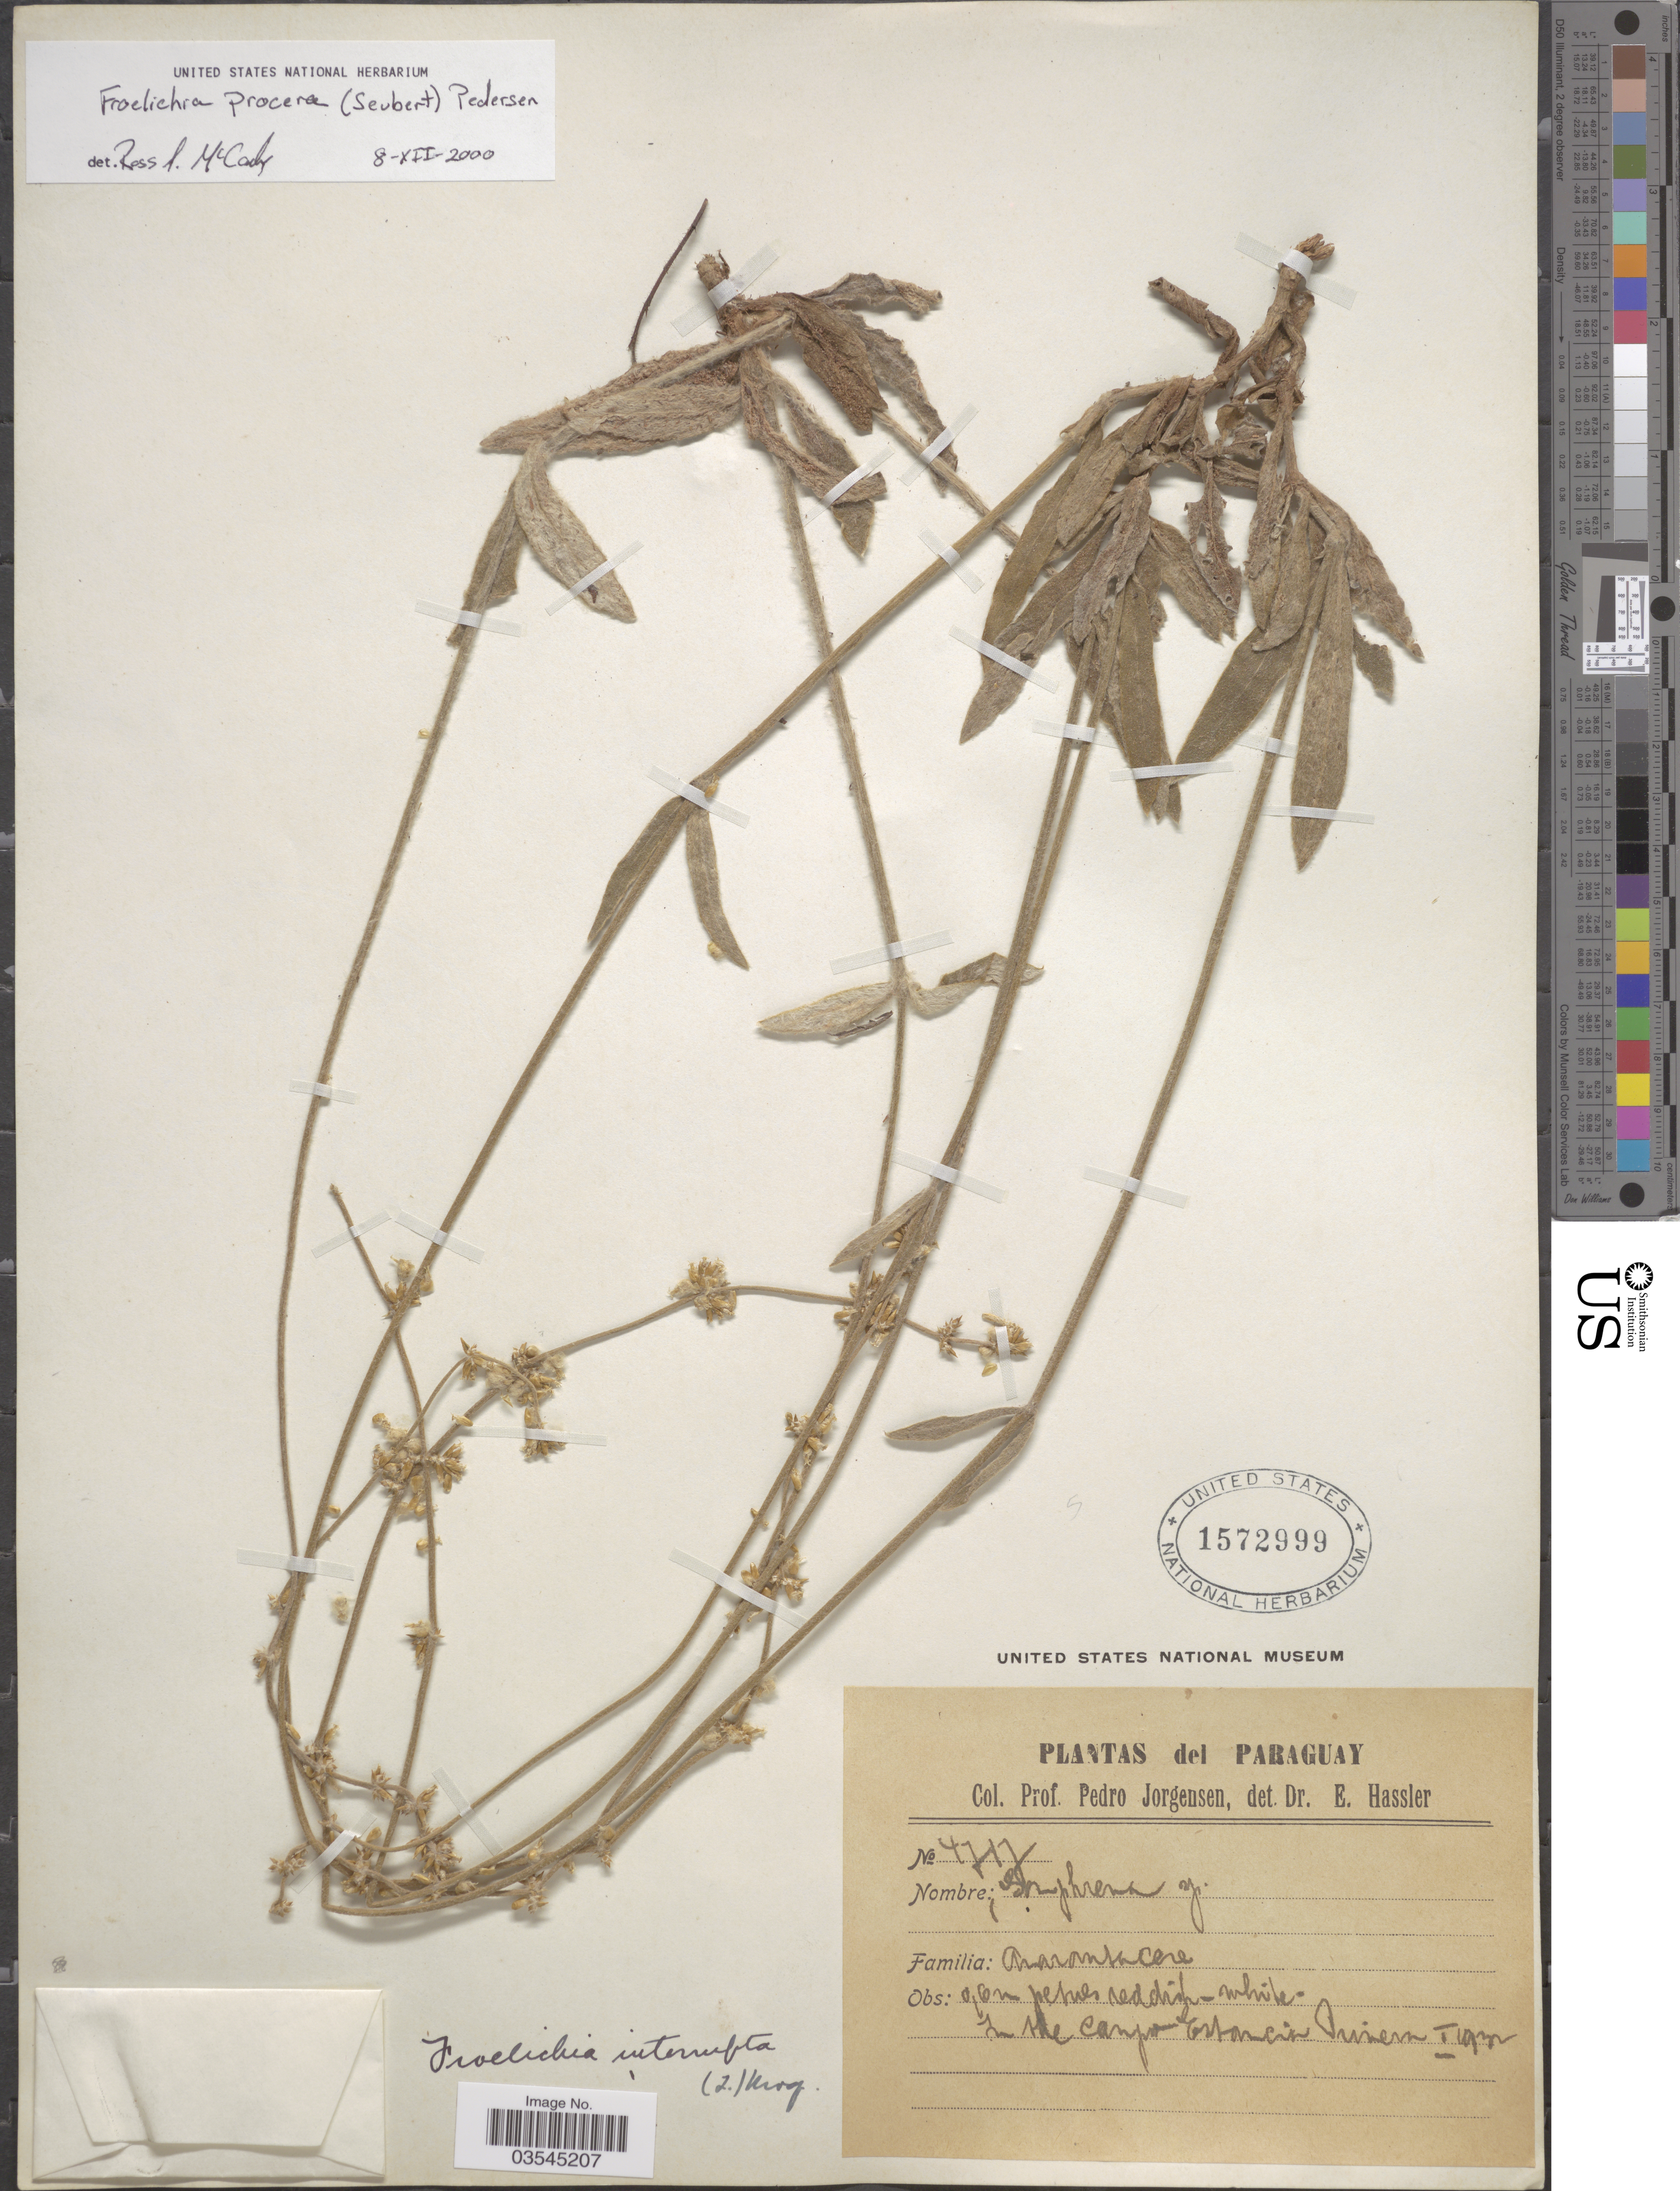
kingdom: Plantae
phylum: Tracheophyta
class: Magnoliopsida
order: Caryophyllales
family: Amaranthaceae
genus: Froelichia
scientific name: Froelichia procera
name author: (Seubert) Perdersen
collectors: P. Jörgensen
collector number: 4717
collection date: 1932-01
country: Paraguay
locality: In the campo Estancia Primera.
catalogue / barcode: US 1572999